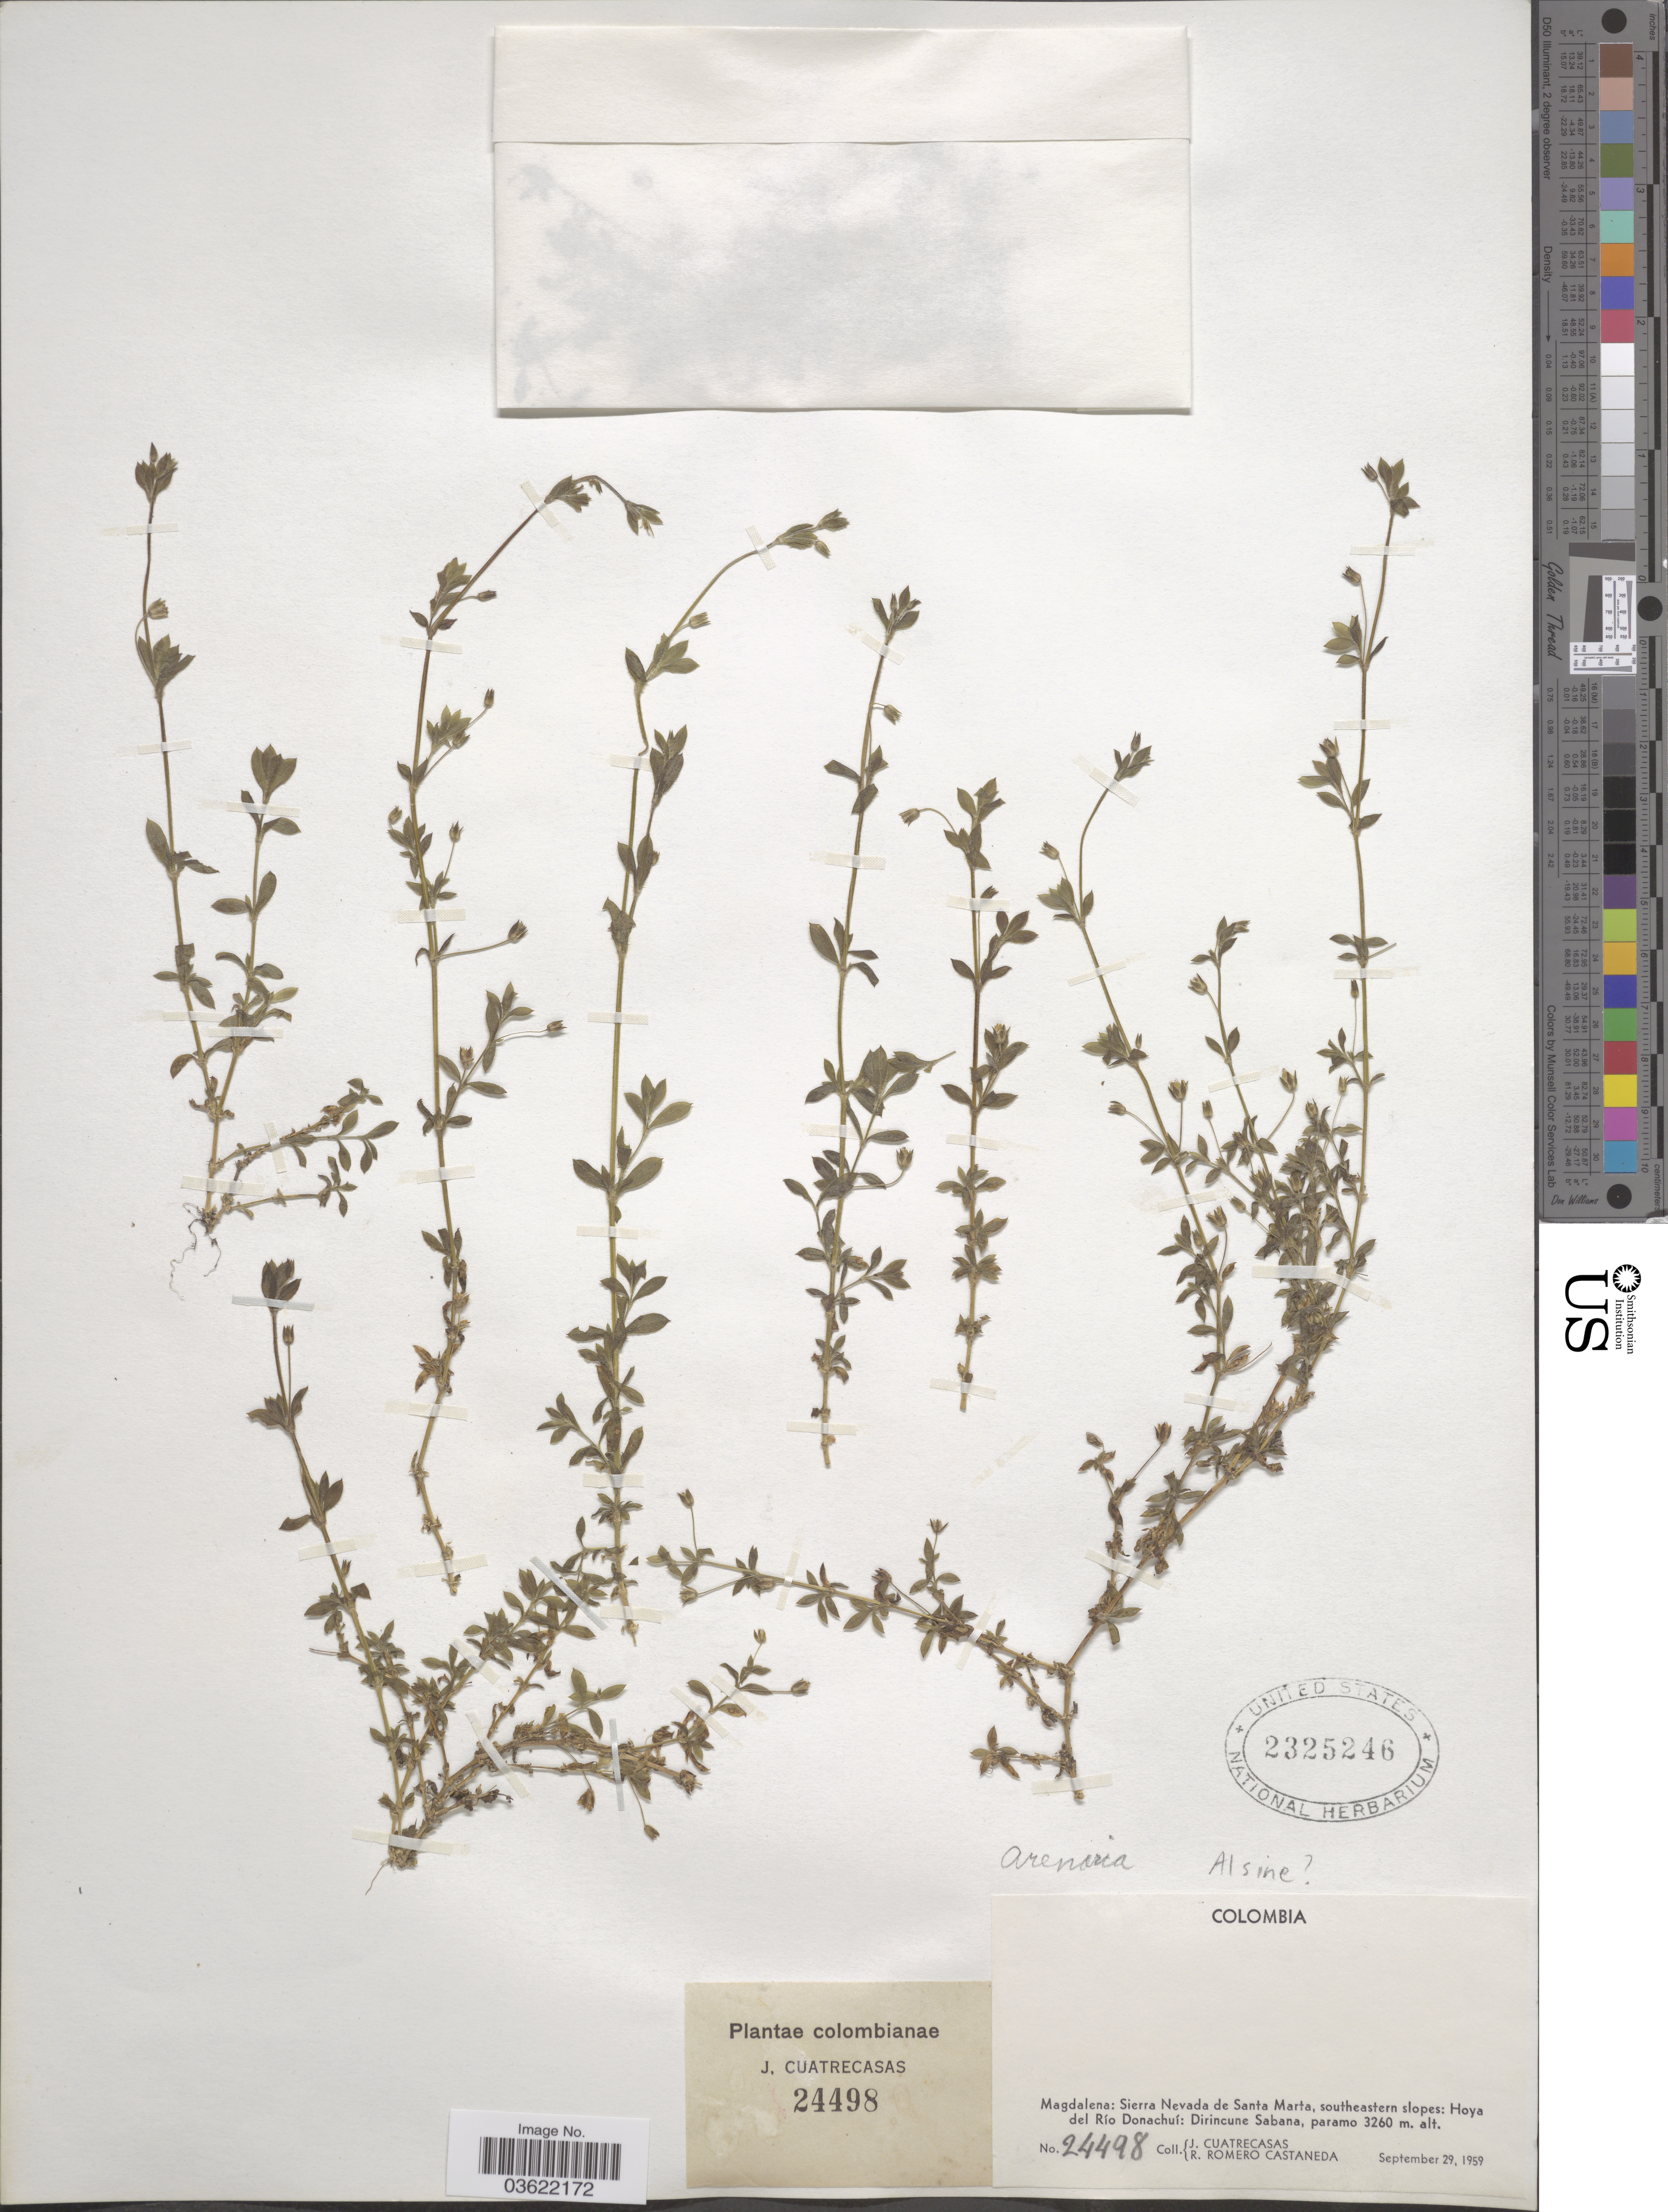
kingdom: Plantae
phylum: Tracheophyta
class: Magnoliopsida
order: Caryophyllales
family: Caryophyllaceae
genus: Arenaria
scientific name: Arenaria sp.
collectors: J. Cuatrecasas & R. Romero Castañeda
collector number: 24498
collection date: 1959-09-29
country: Colombia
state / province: Magdalena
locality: Sierra Nevada de Santa Marta, southeastern slopes: Hoya del Río Donachuí: Dirincune Sabana, paramo.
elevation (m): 3260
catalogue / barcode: US 2325246